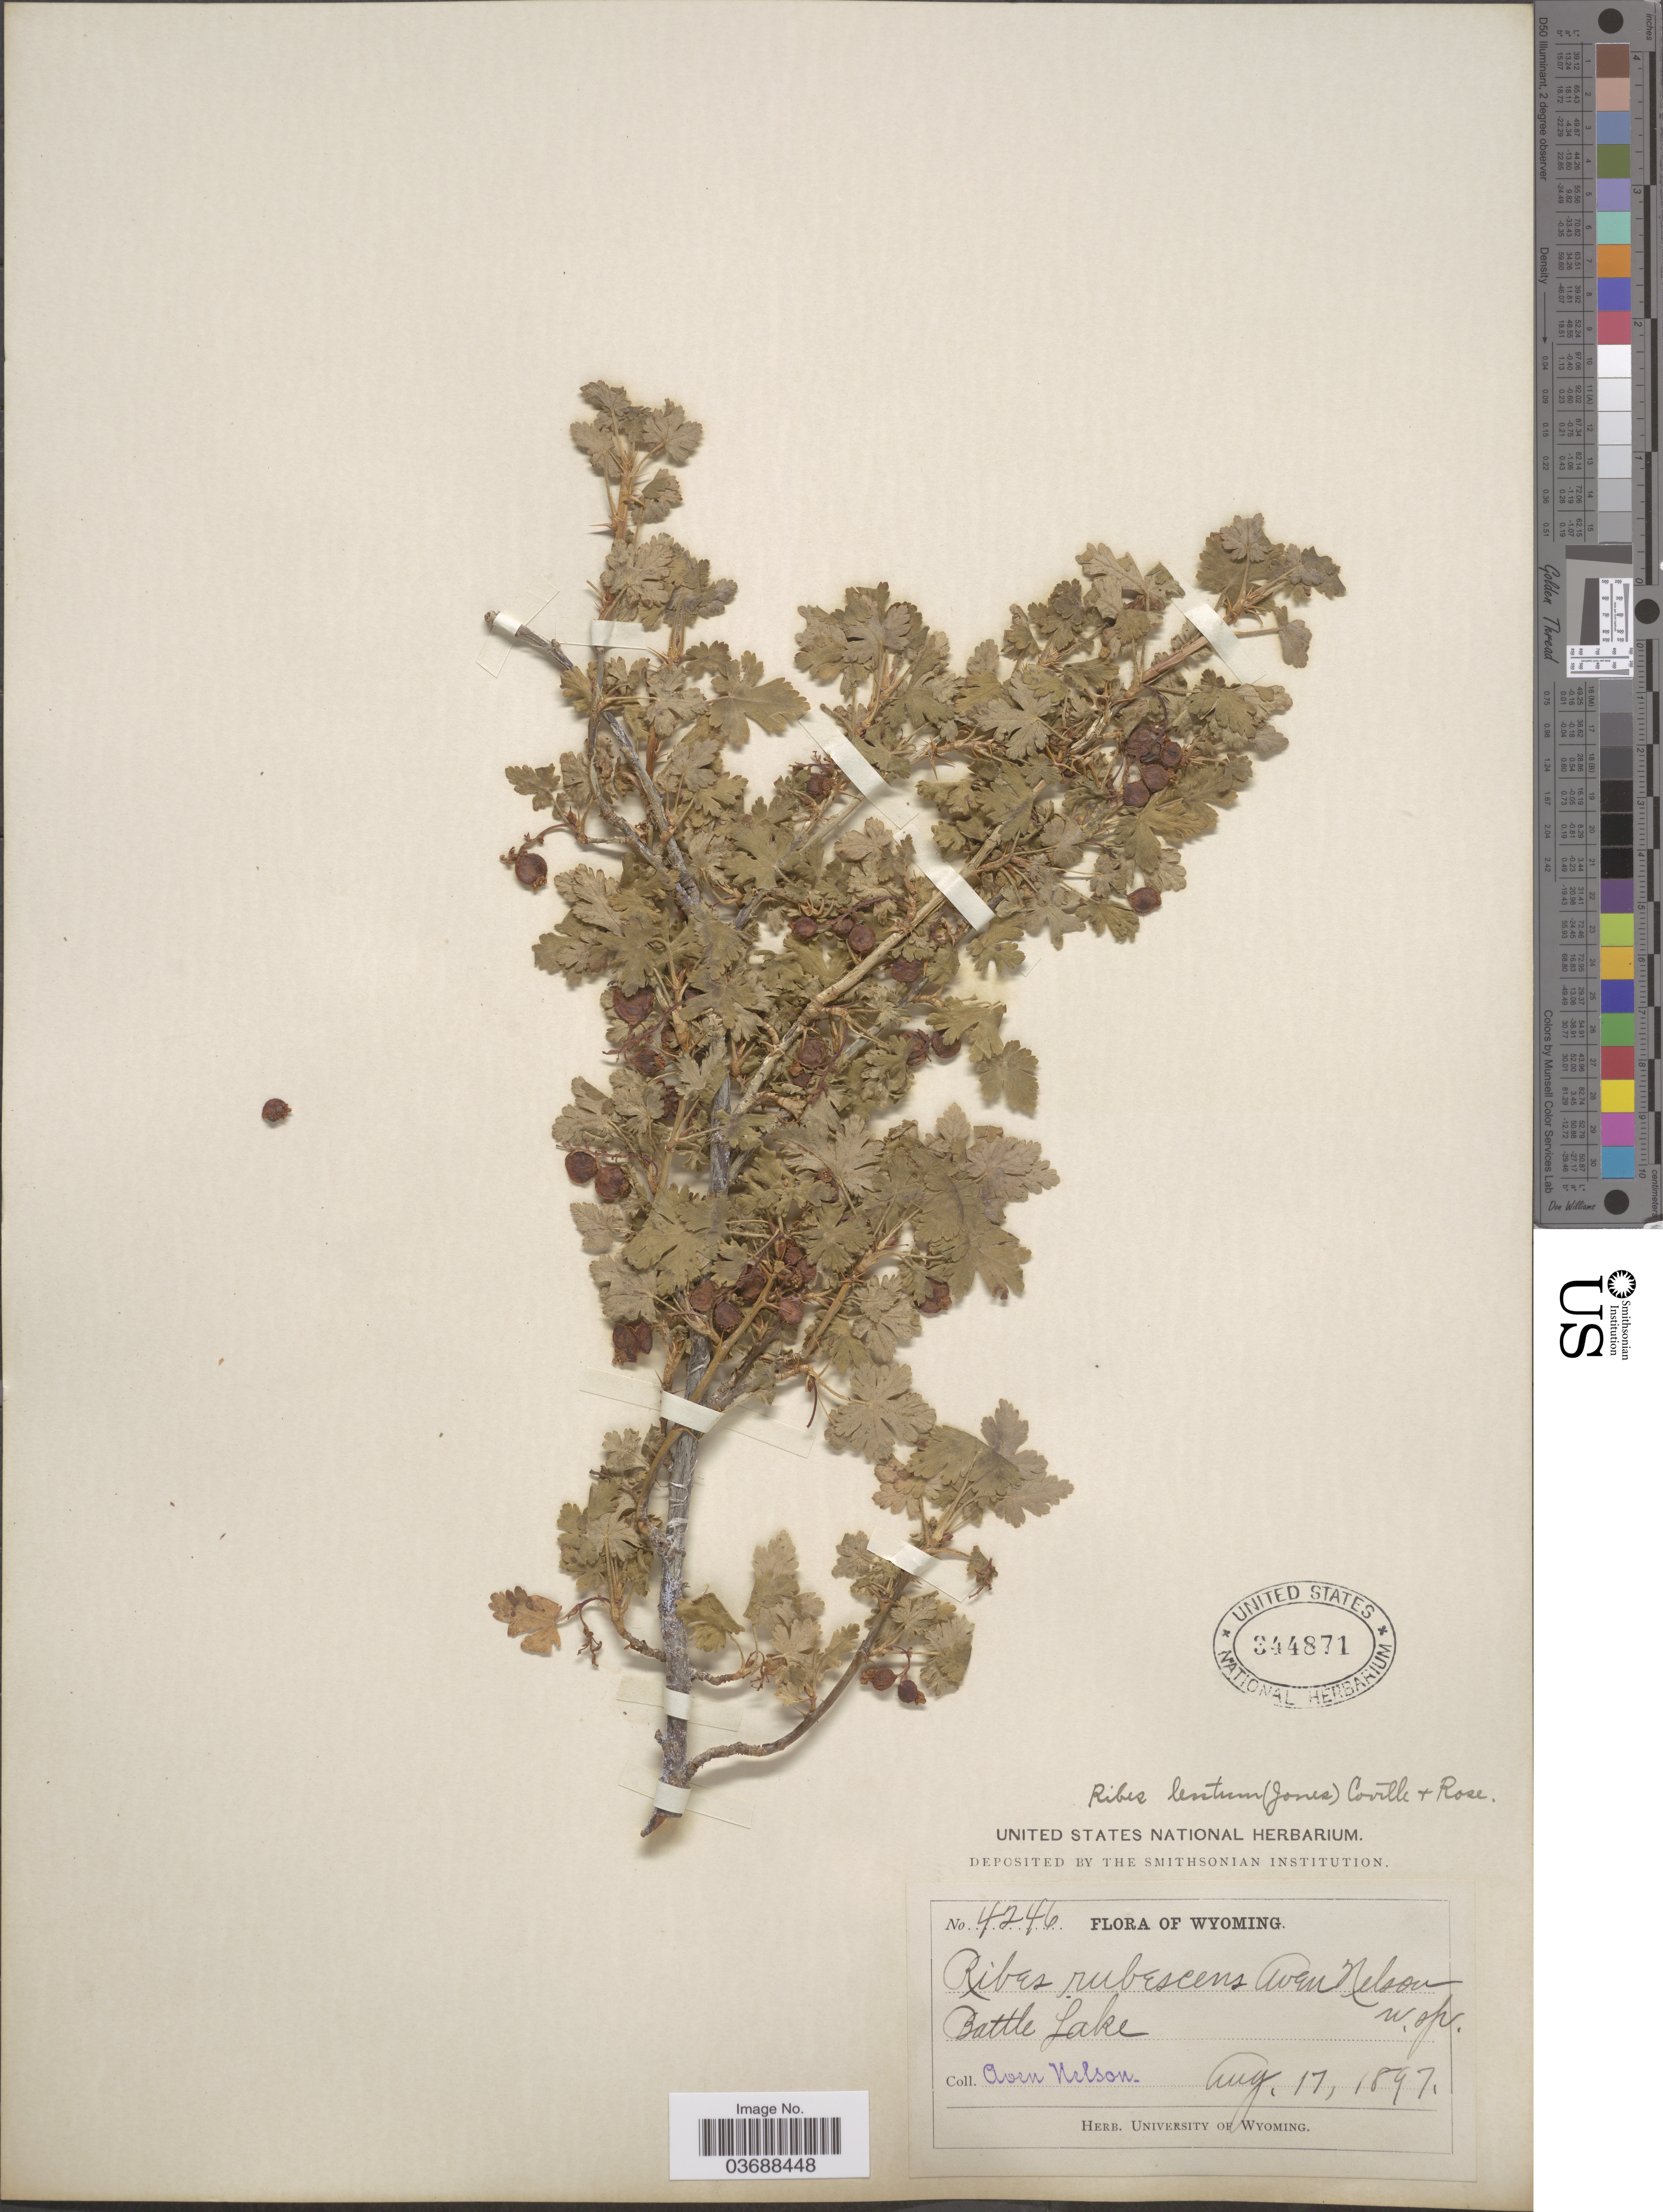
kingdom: Plantae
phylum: Tracheophyta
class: Magnoliopsida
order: Saxifragales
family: Grossulariaceae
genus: Ribes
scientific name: Ribes montigenum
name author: McClatchie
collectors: A. Nelson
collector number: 4246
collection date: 1897-08-17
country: United States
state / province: Wyoming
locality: Battle Lake.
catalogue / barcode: US 344871